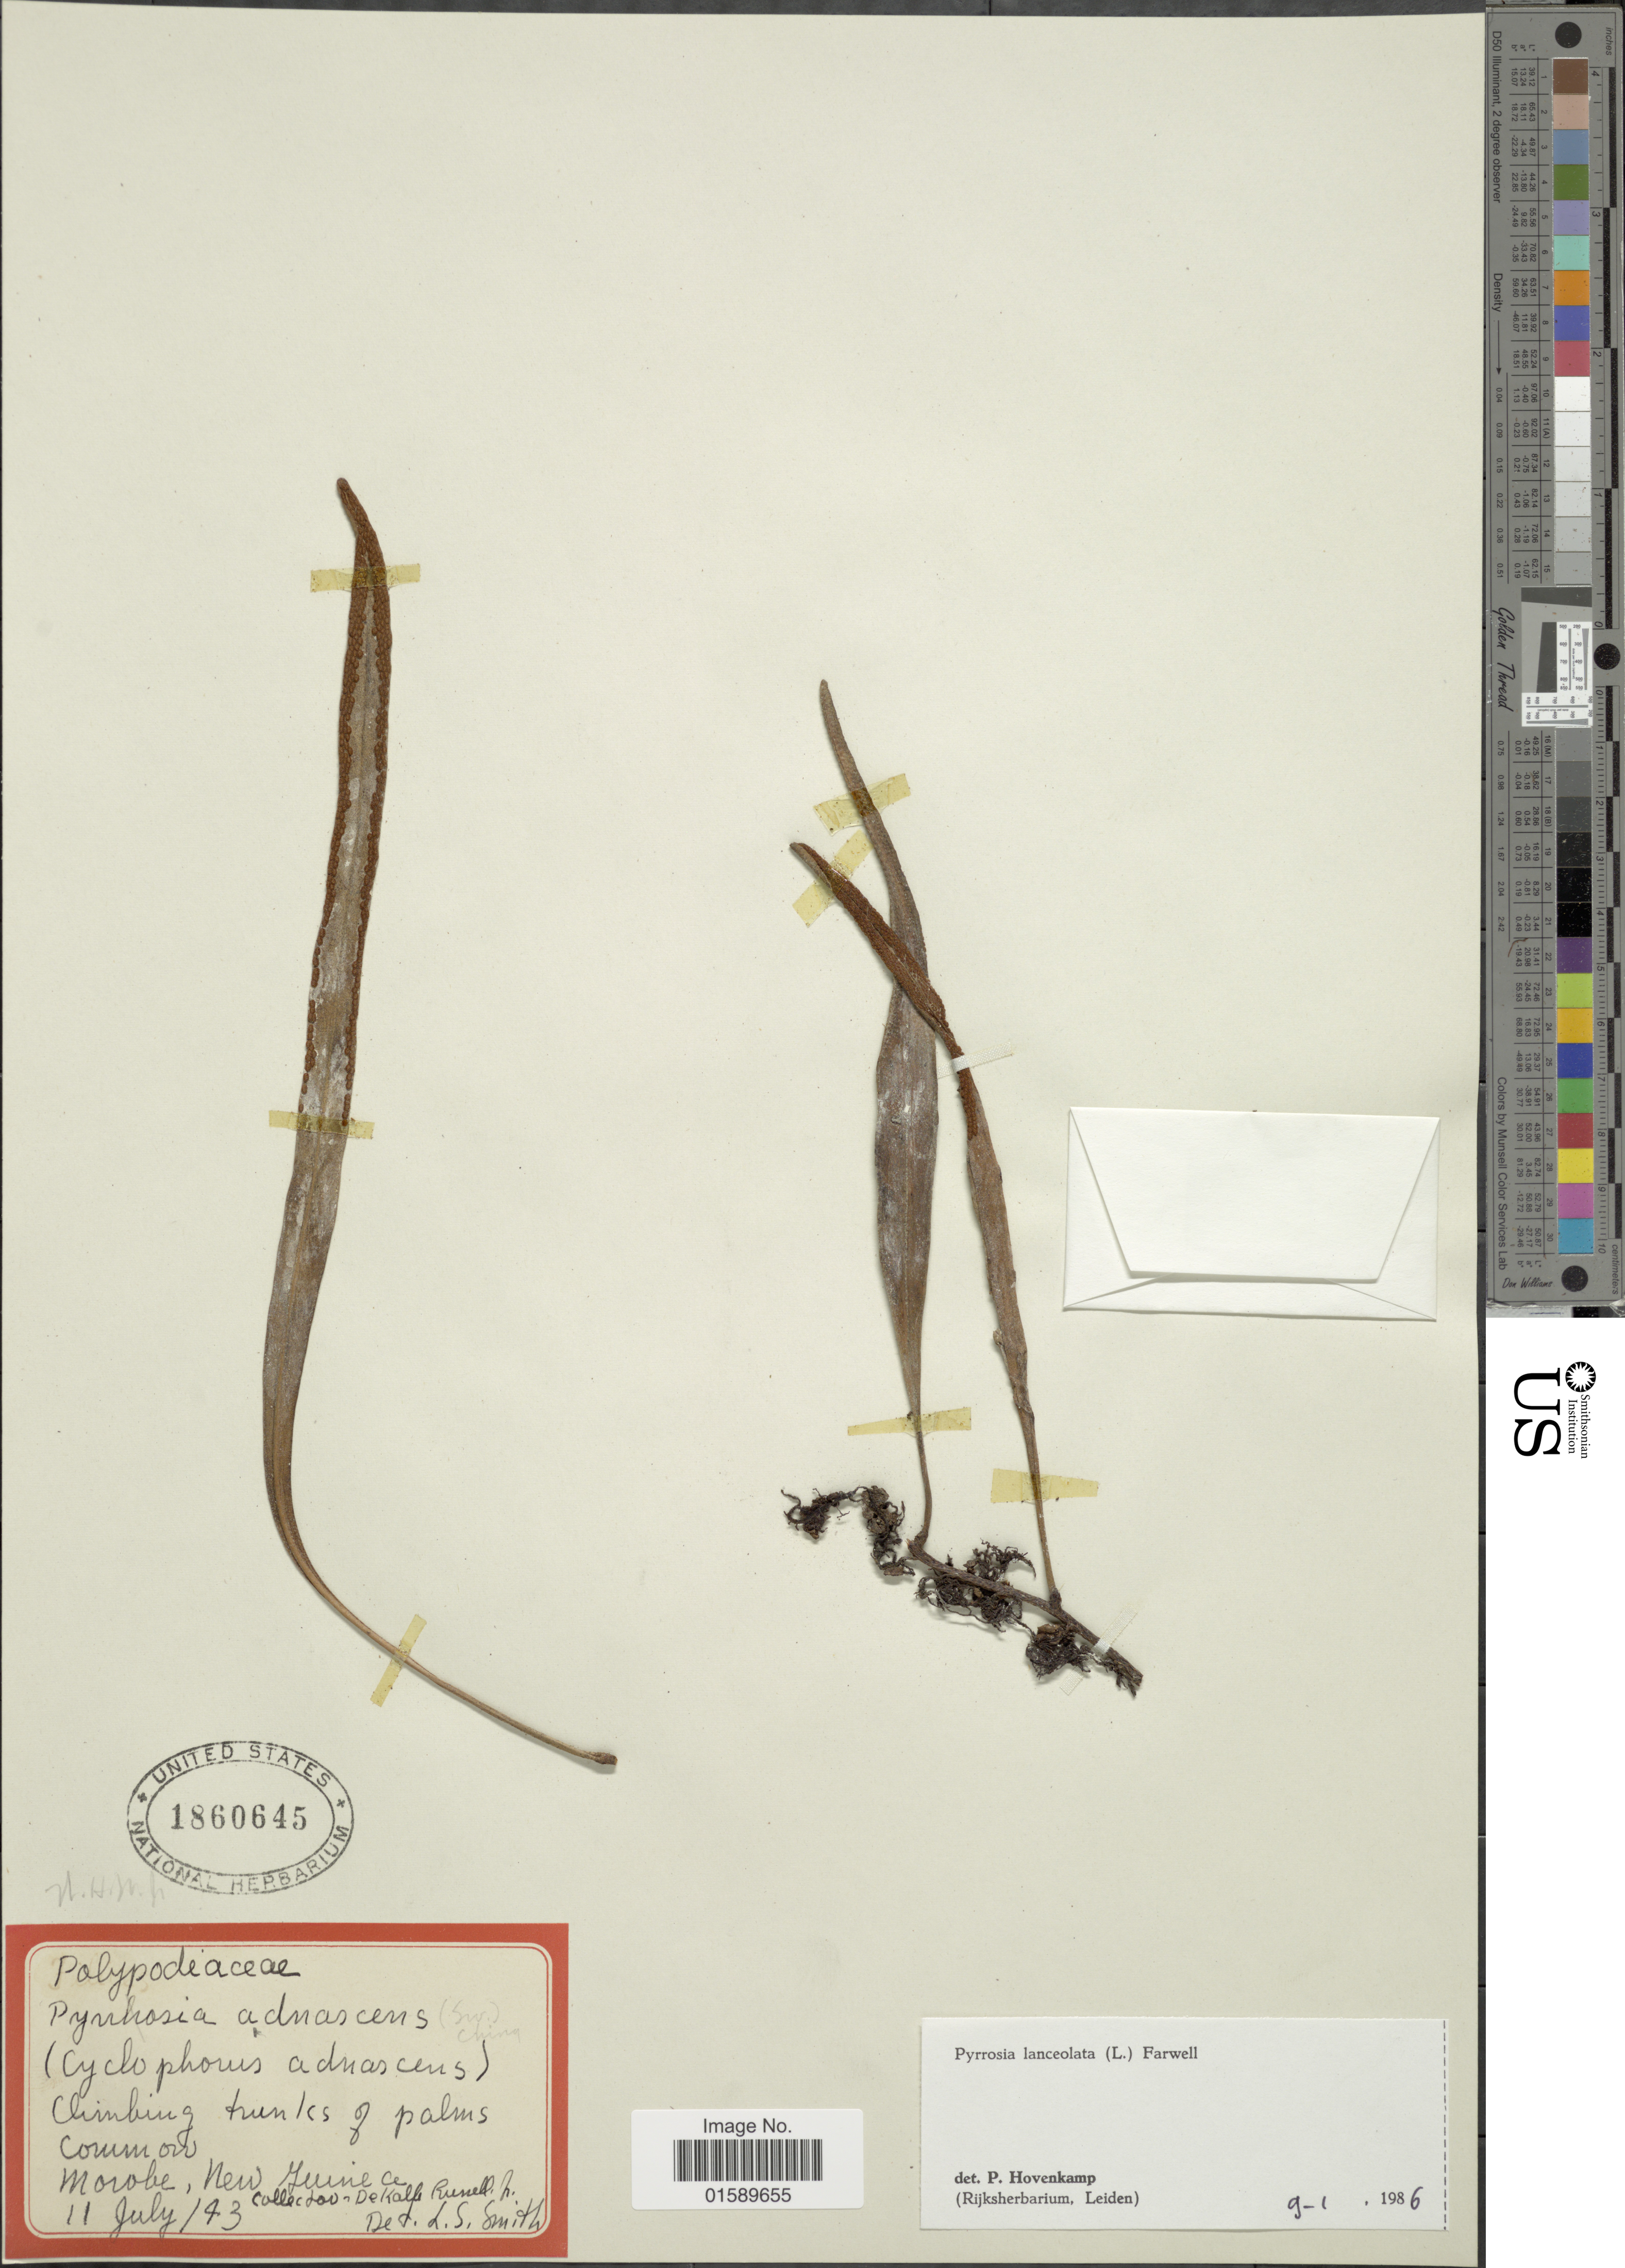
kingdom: Plantae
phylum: Tracheophyta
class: Polypodiopsida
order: Polypodiales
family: Polypodiaceae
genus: Pyrrosia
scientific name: Pyrrosia lanceolata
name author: (L.) Farw.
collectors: D. K. Russell Jr.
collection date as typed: Transcribed d/m/y: 11/7/43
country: Papua New Guinea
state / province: Morobe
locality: Morobe, New Guinea.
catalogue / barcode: US 1860645